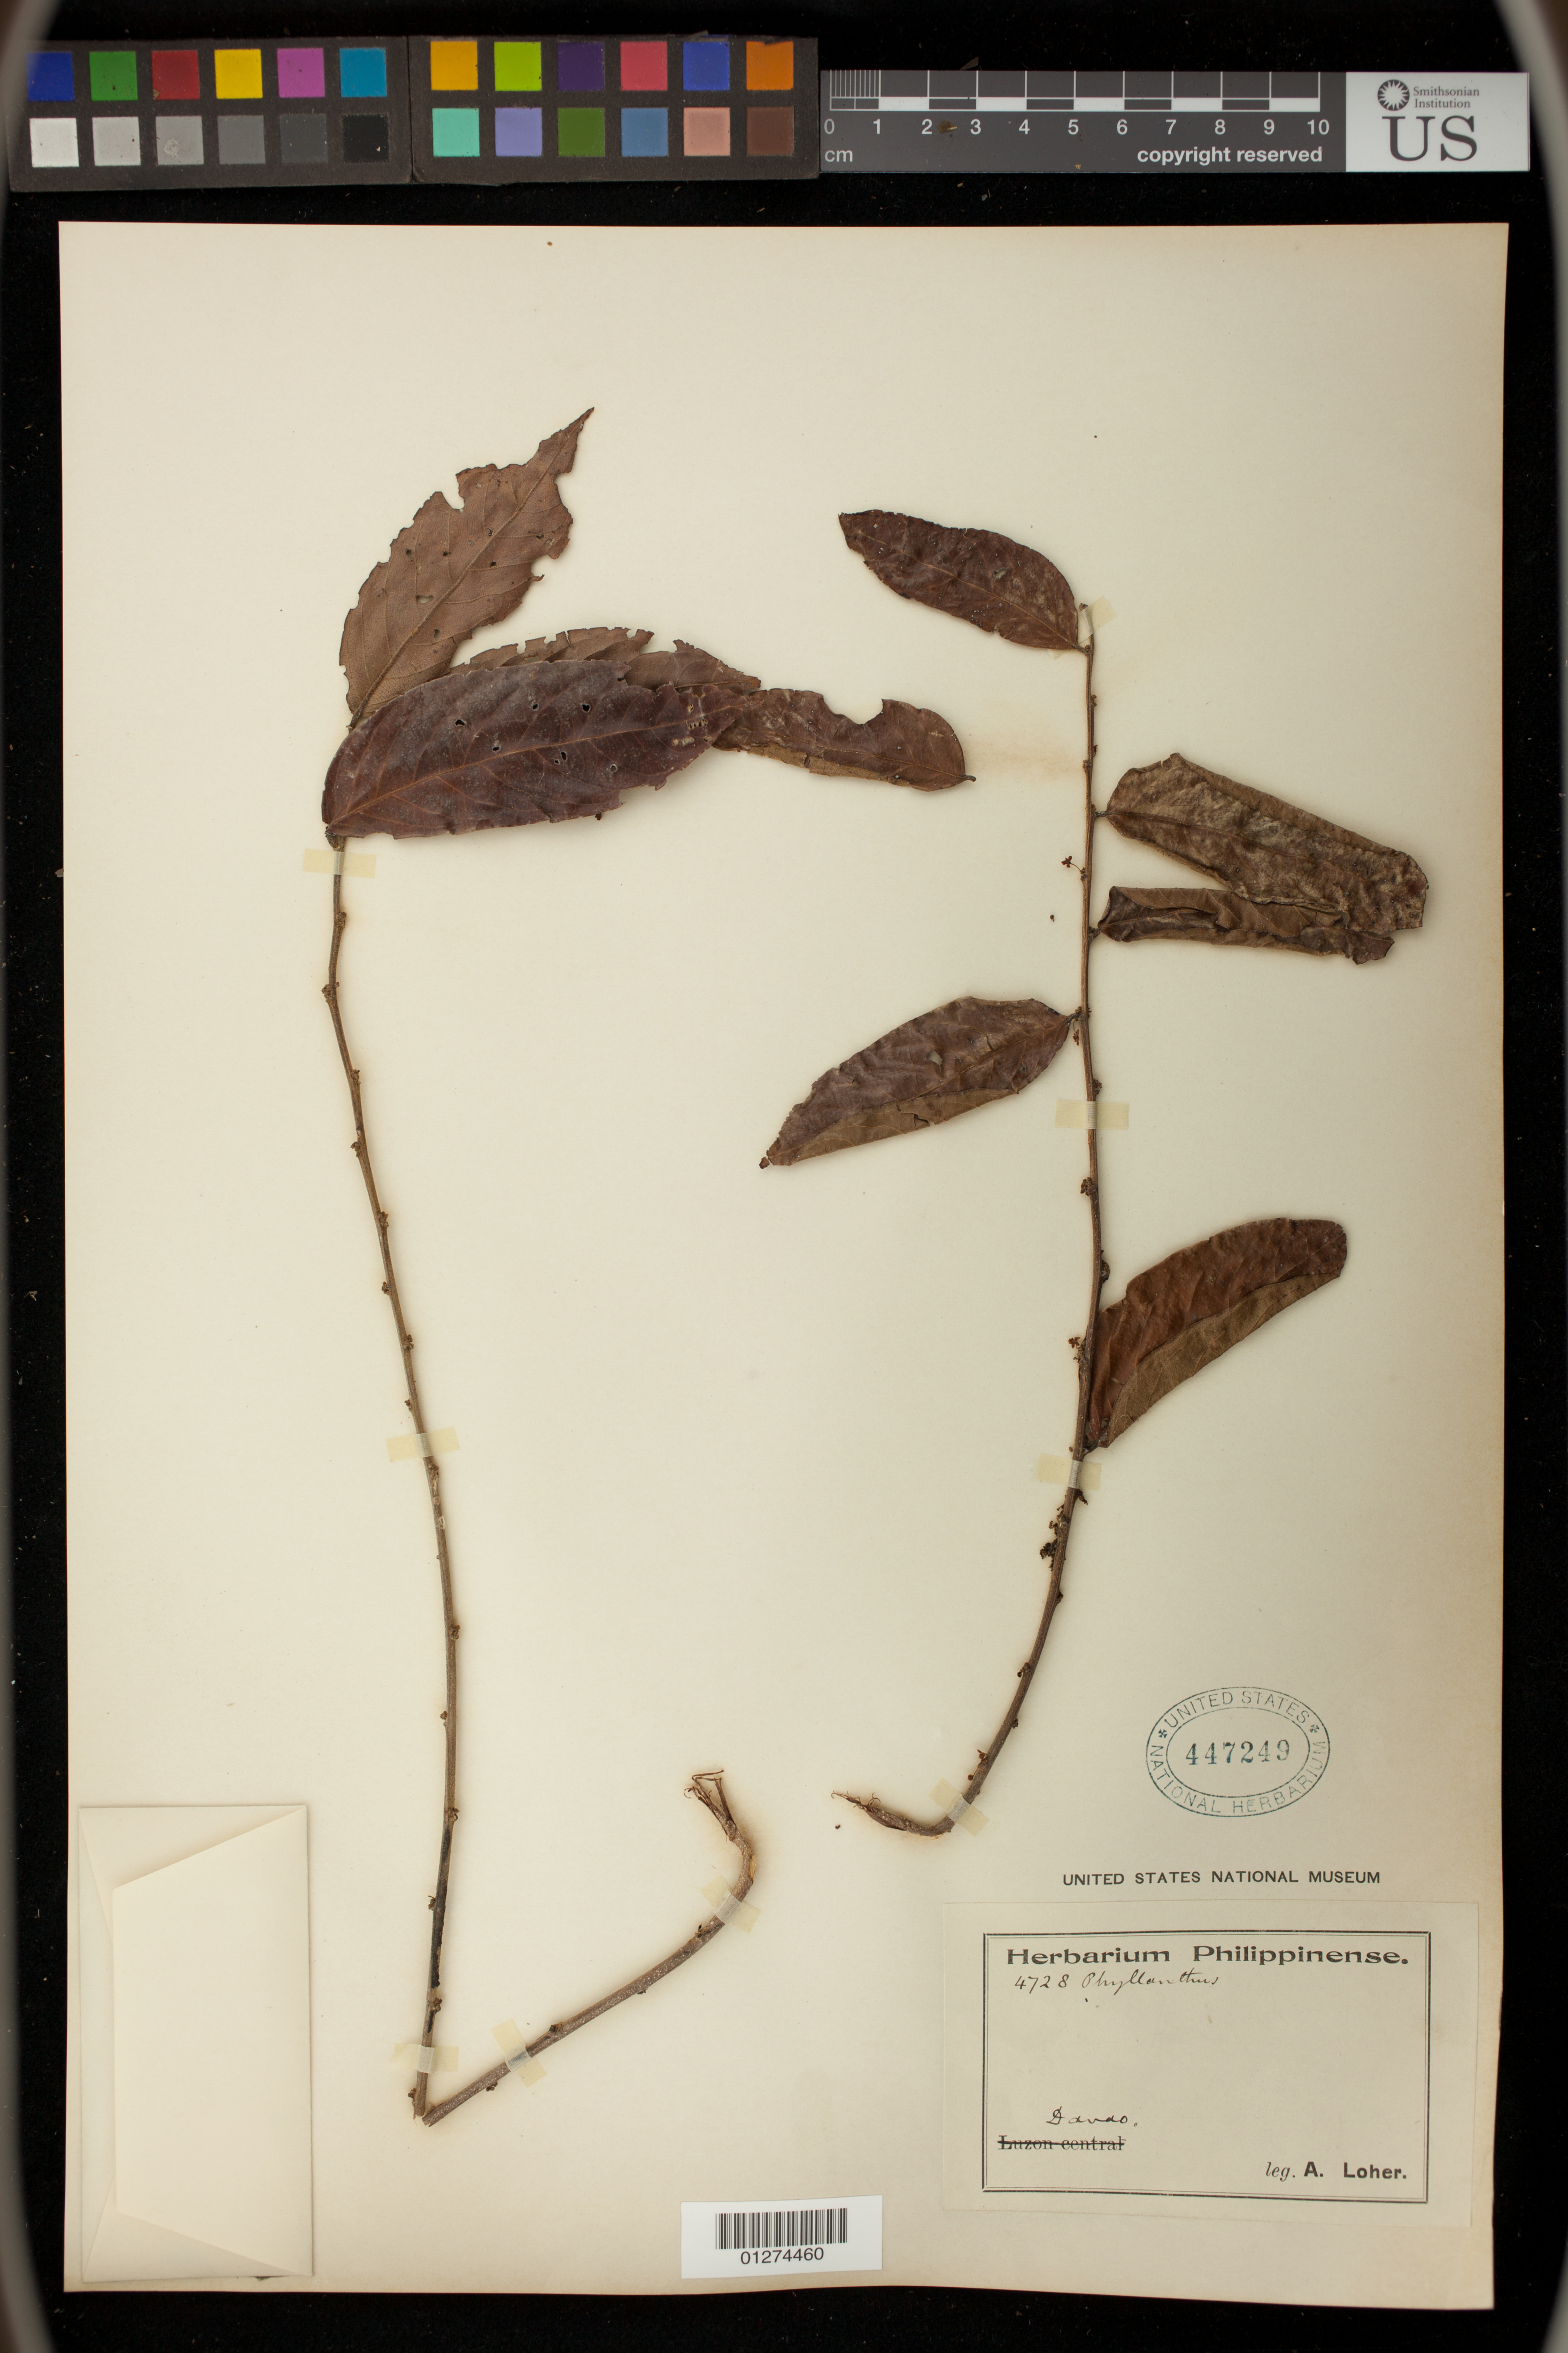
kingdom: Plantae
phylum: Tracheophyta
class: Magnoliopsida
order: Malpighiales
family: Phyllanthaceae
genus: Glochidion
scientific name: Glochidion sp.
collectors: A. Loher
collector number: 4728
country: Philippines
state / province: Davao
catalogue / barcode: US 447249